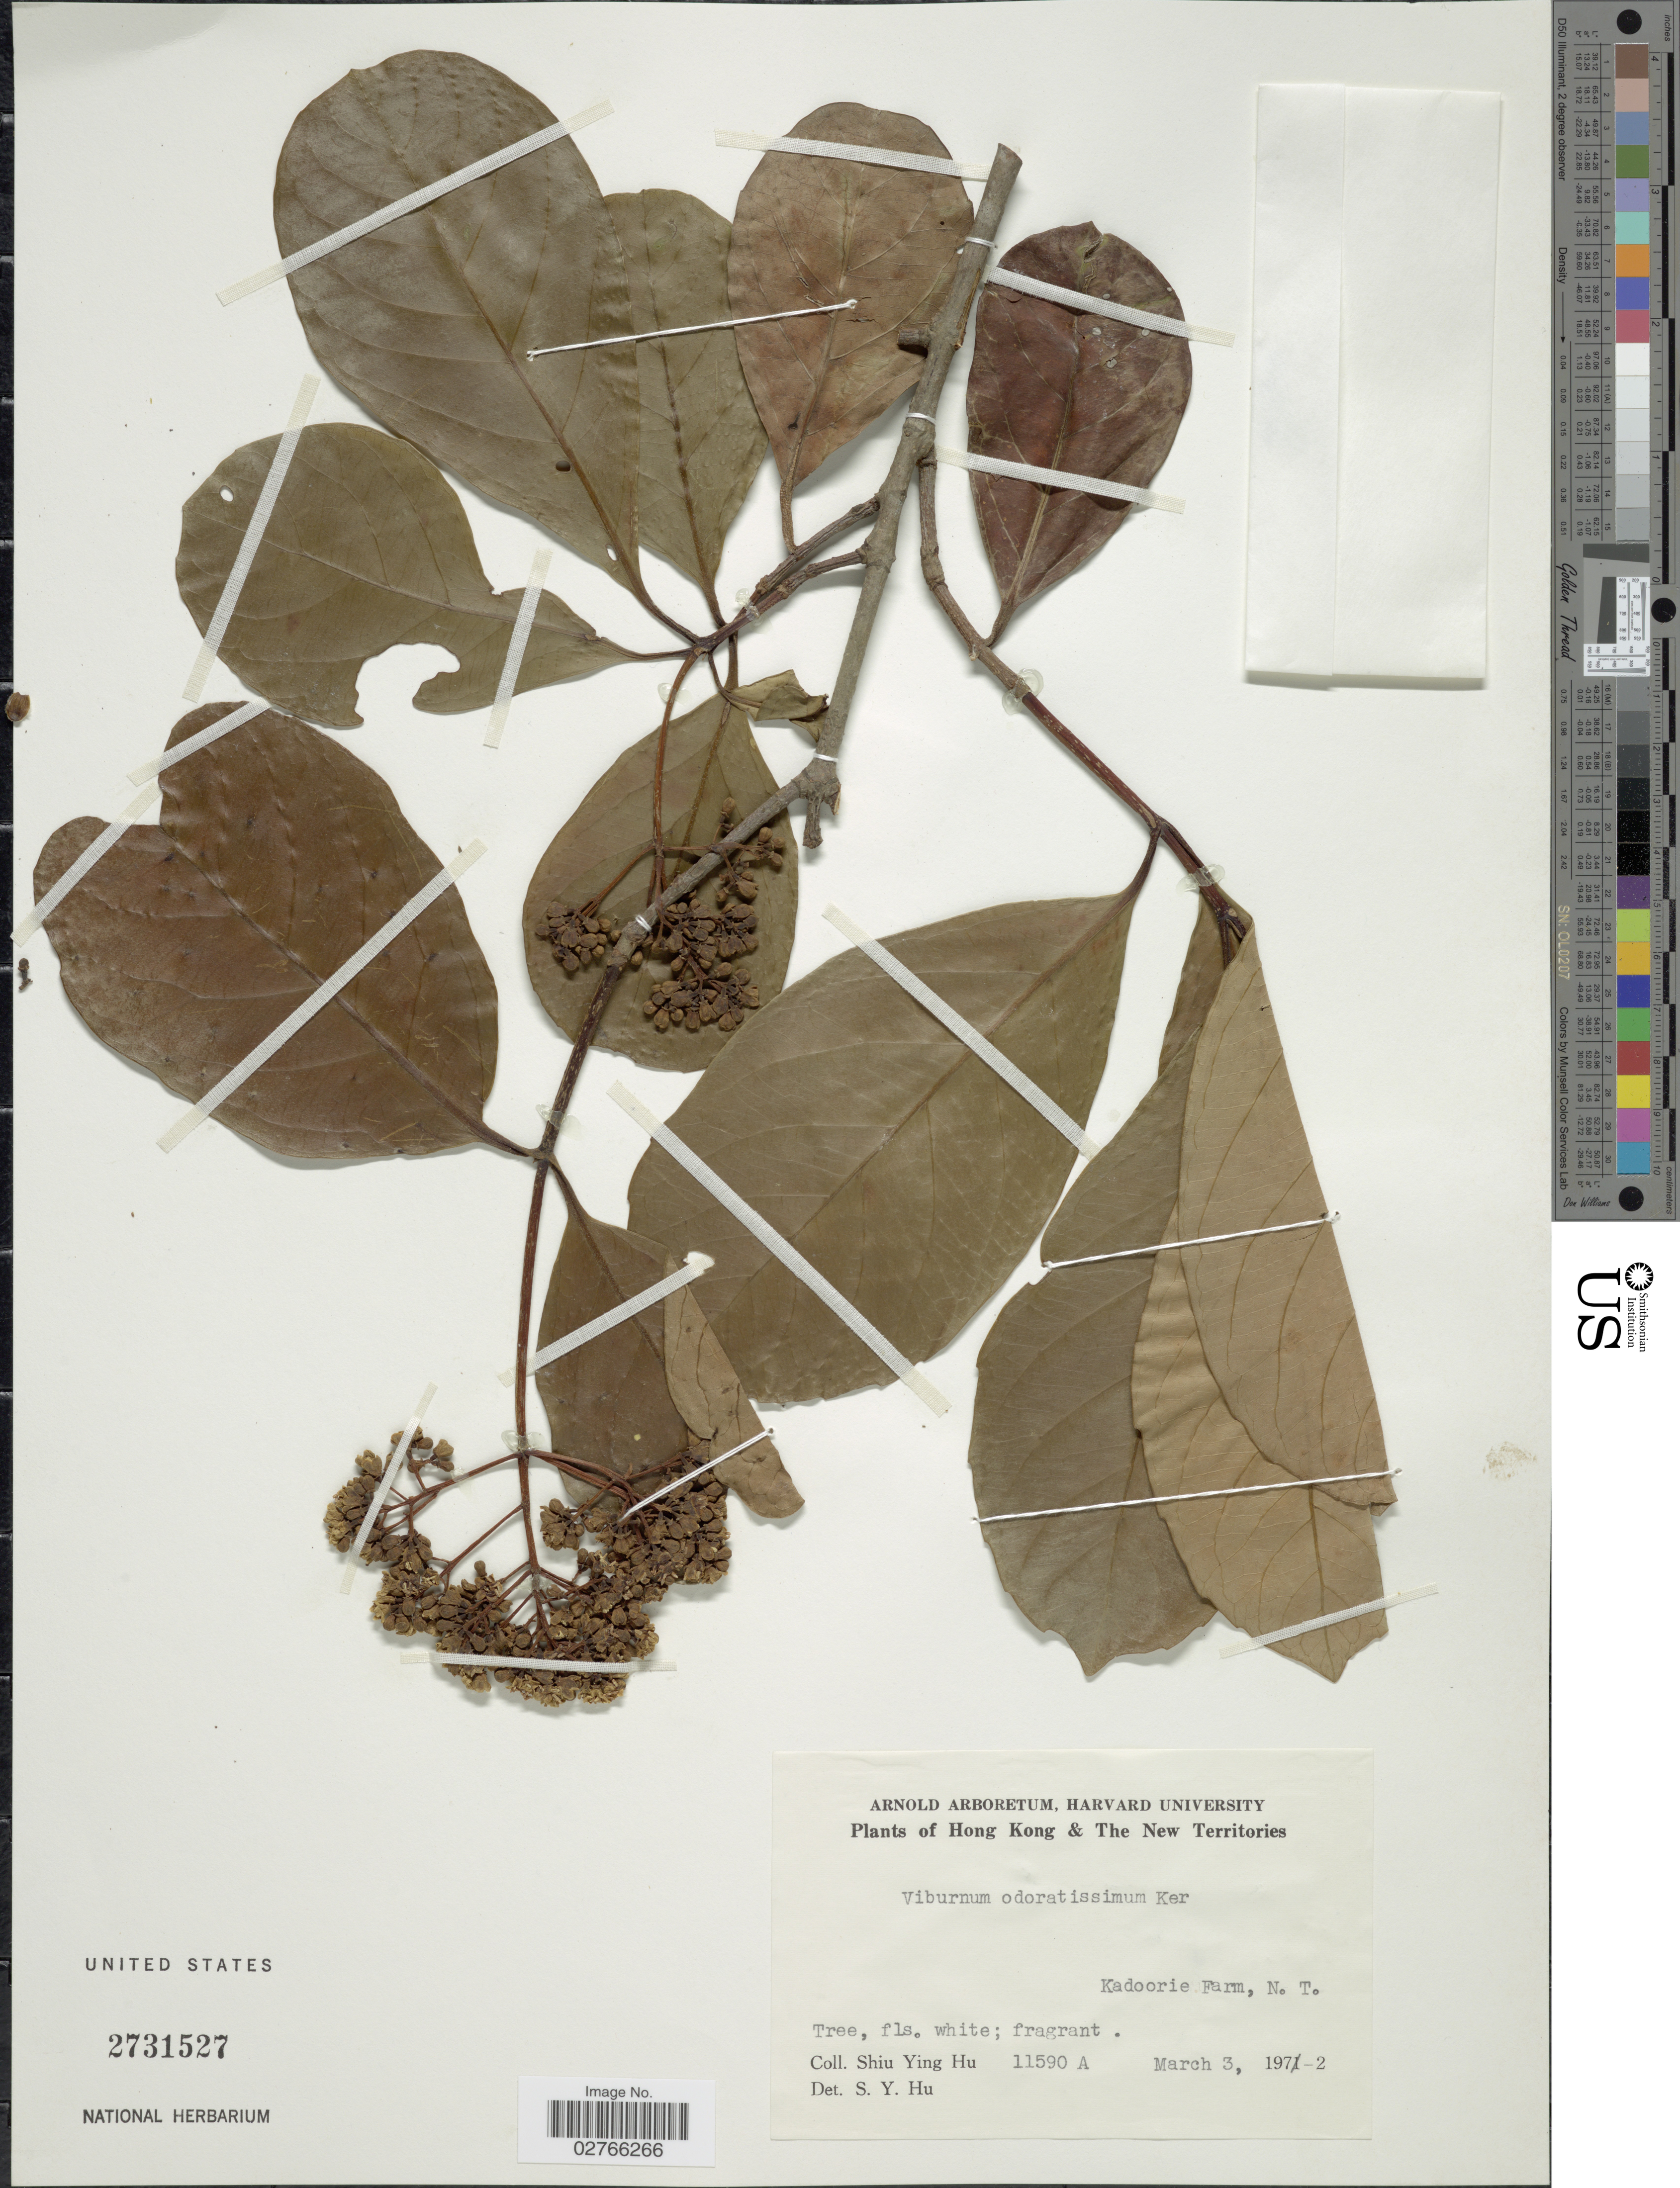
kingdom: Plantae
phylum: Tracheophyta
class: Magnoliopsida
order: Dipsacales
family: Viburnaceae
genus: Viburnum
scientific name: Viburnum odoratissimum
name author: Ker Gawl.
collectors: S. Y. Hu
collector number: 11590A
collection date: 1972-03-03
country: China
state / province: Hong Kong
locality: Hong Kong & The New Territories, Kadoorie Farm, N.T.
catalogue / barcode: US 2731527